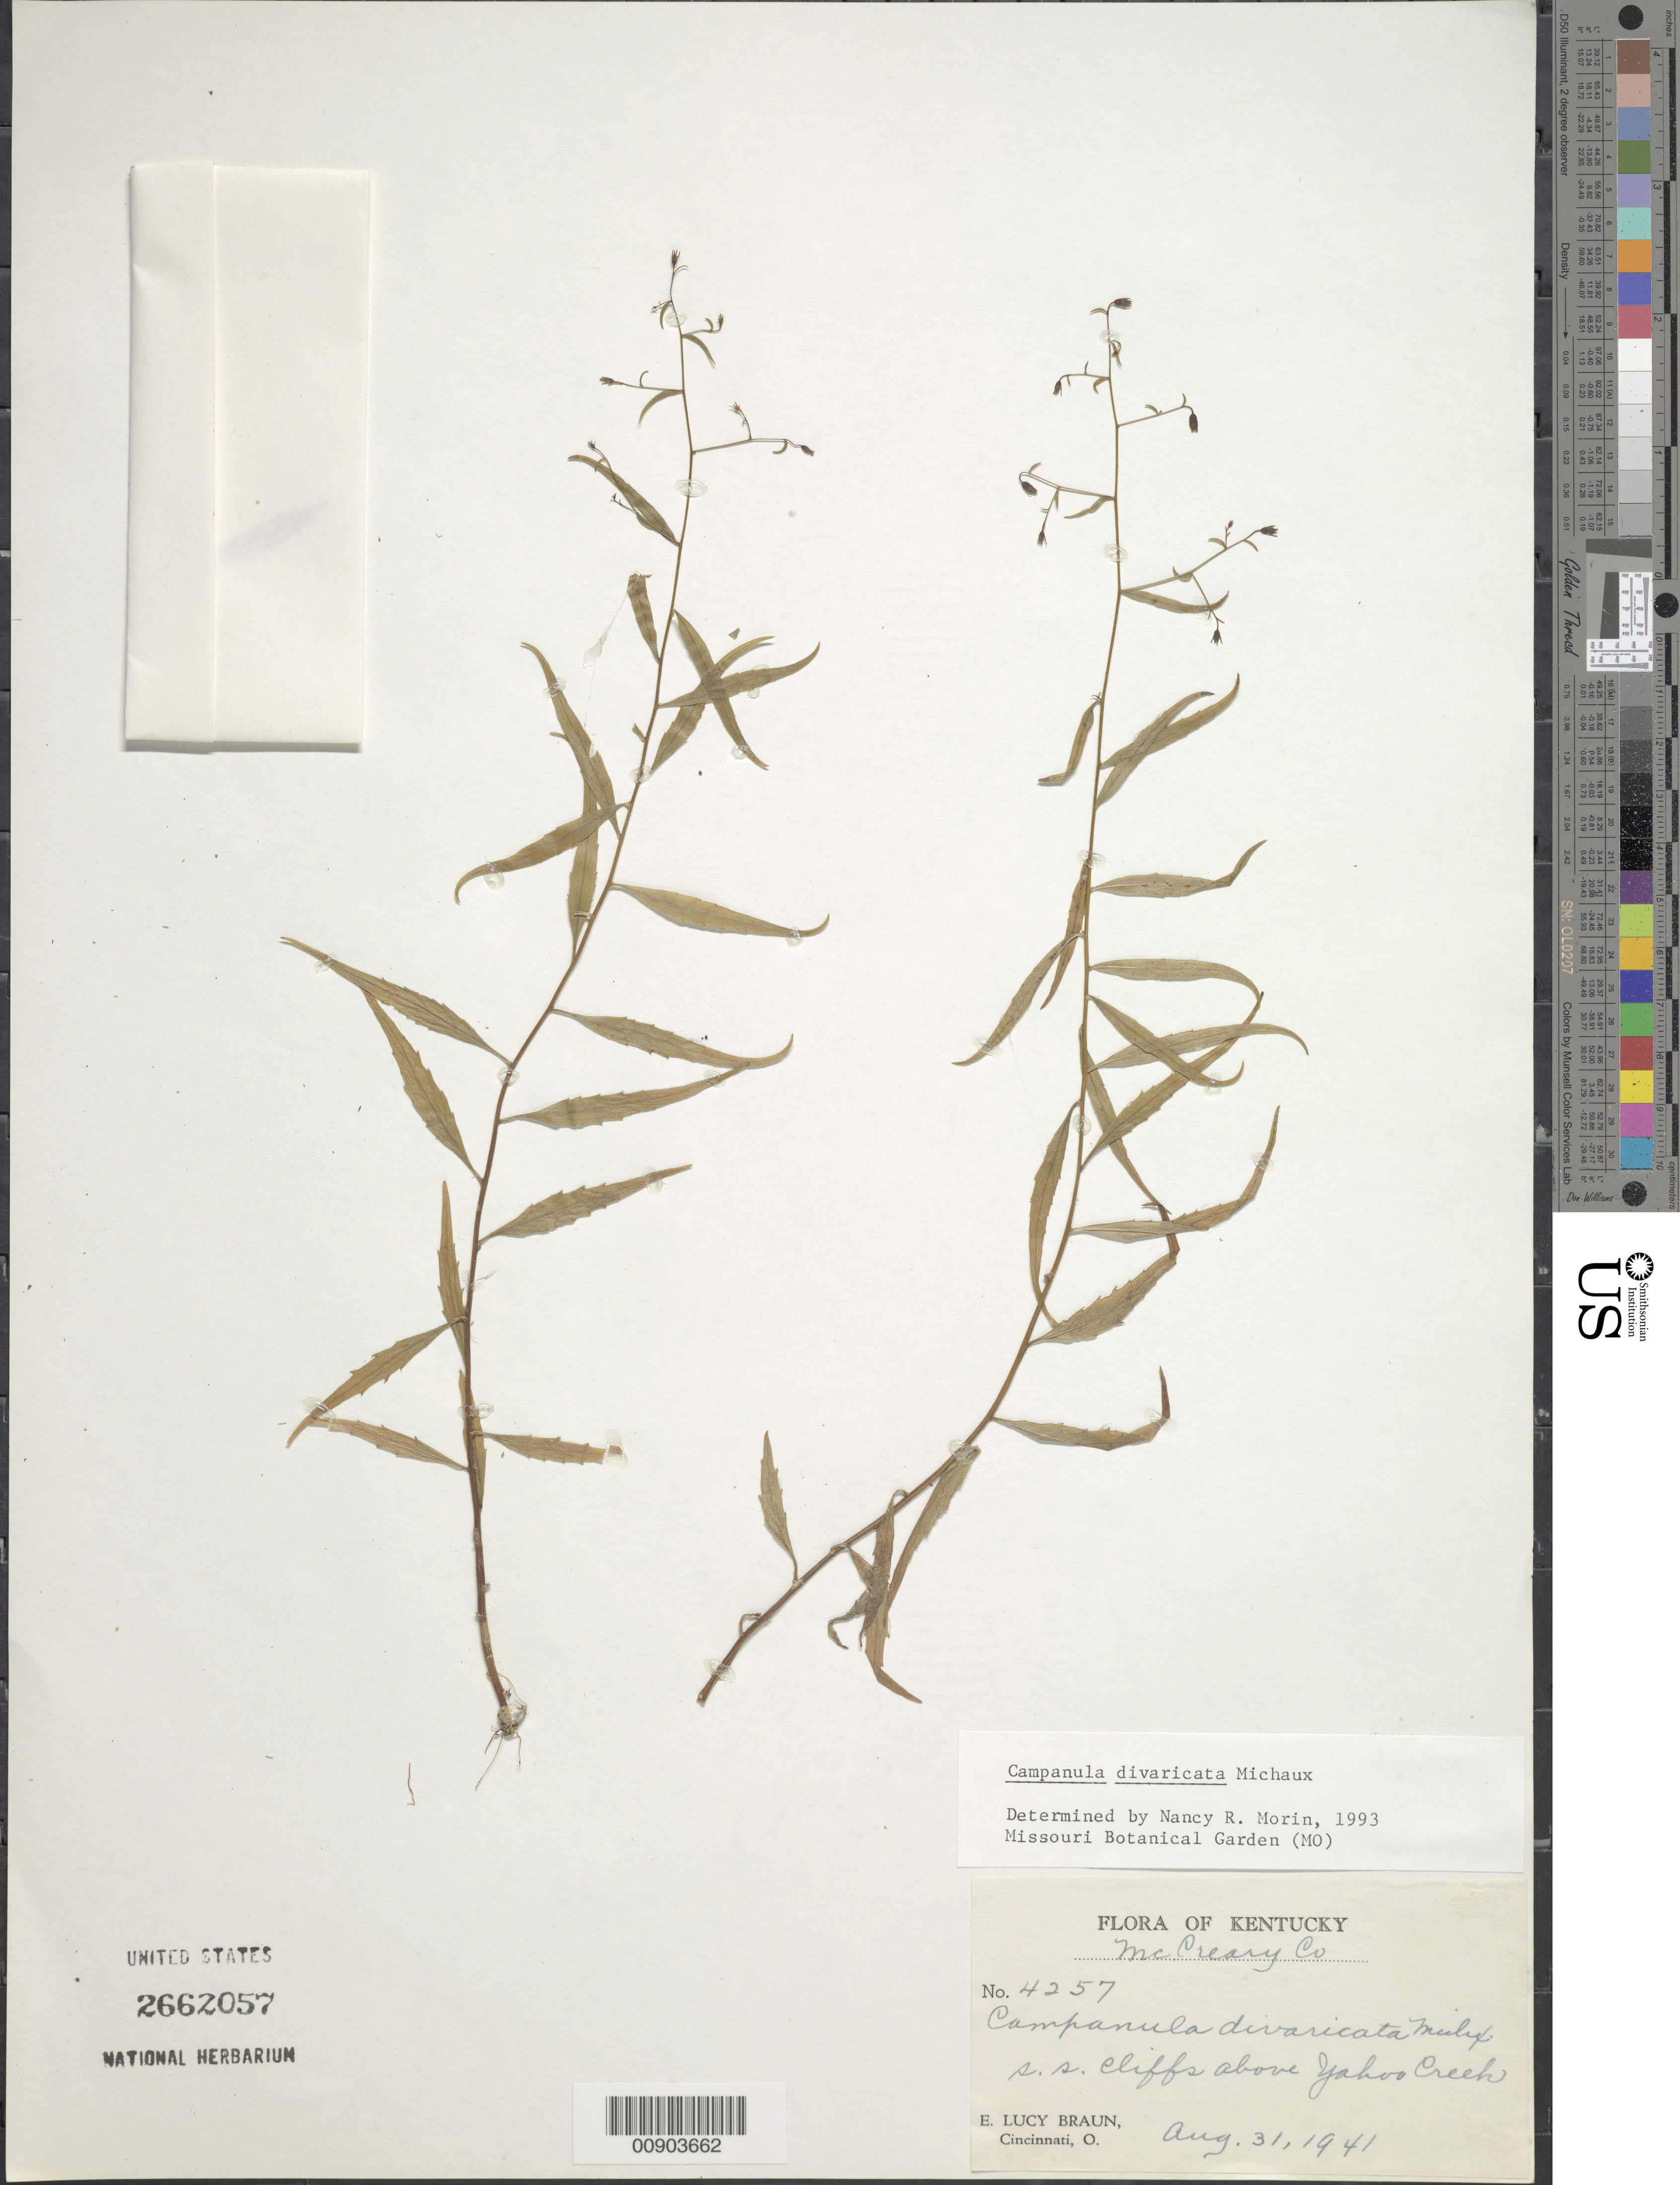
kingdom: Plantae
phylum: Tracheophyta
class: Magnoliopsida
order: Asterales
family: Campanulaceae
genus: Campanula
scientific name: Campanula divaricata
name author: Michx.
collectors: E. L. Braun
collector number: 4257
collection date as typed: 31 Aug 1941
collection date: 1941-08-31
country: United States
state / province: Kentucky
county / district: Mccreary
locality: S.S. cliffs above Yahoo Creek.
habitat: cliffs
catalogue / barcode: US 2662057